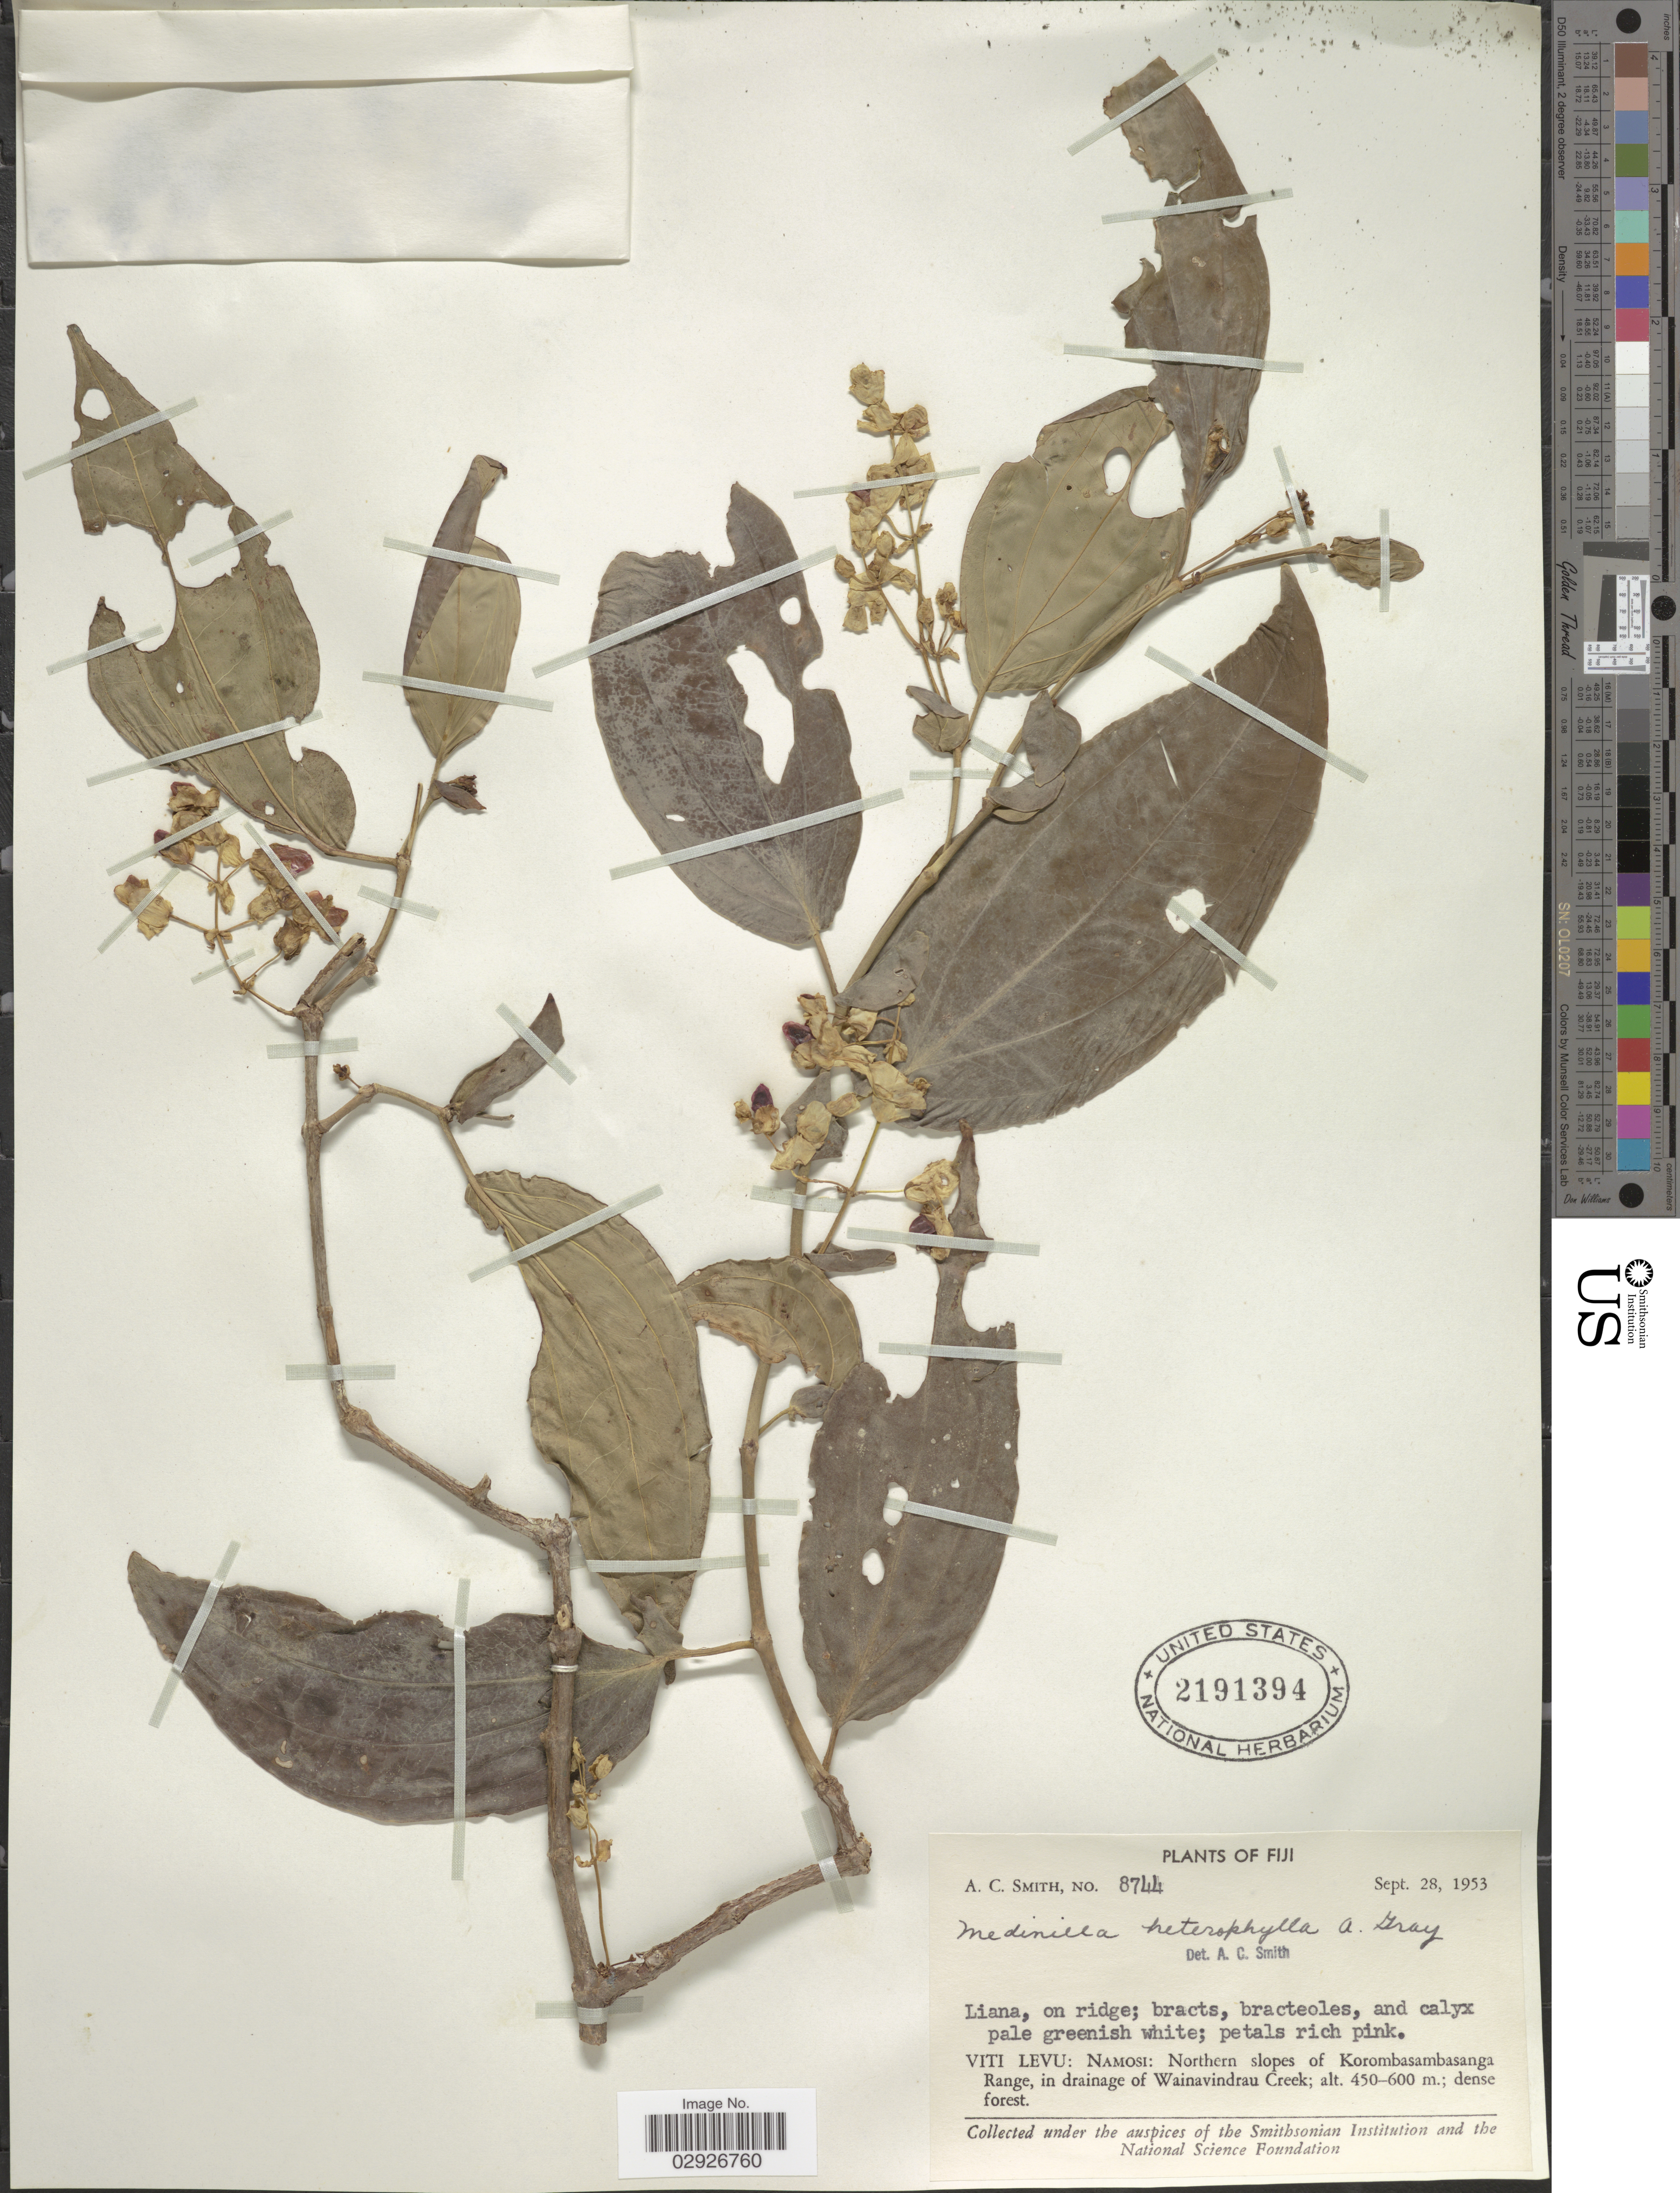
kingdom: Plantae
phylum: Tracheophyta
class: Magnoliopsida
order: Myrtales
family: Melastomataceae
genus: Medinilla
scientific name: Medinilla heterophylla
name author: A. Gray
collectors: A. C. Smith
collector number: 8744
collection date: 1953-09-28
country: Fiji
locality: Viti Levu: Namosi: Northern slopes of Korombasambasanga Range, in drainage of Wainavindrau Creek.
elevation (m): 450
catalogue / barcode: US 2191394